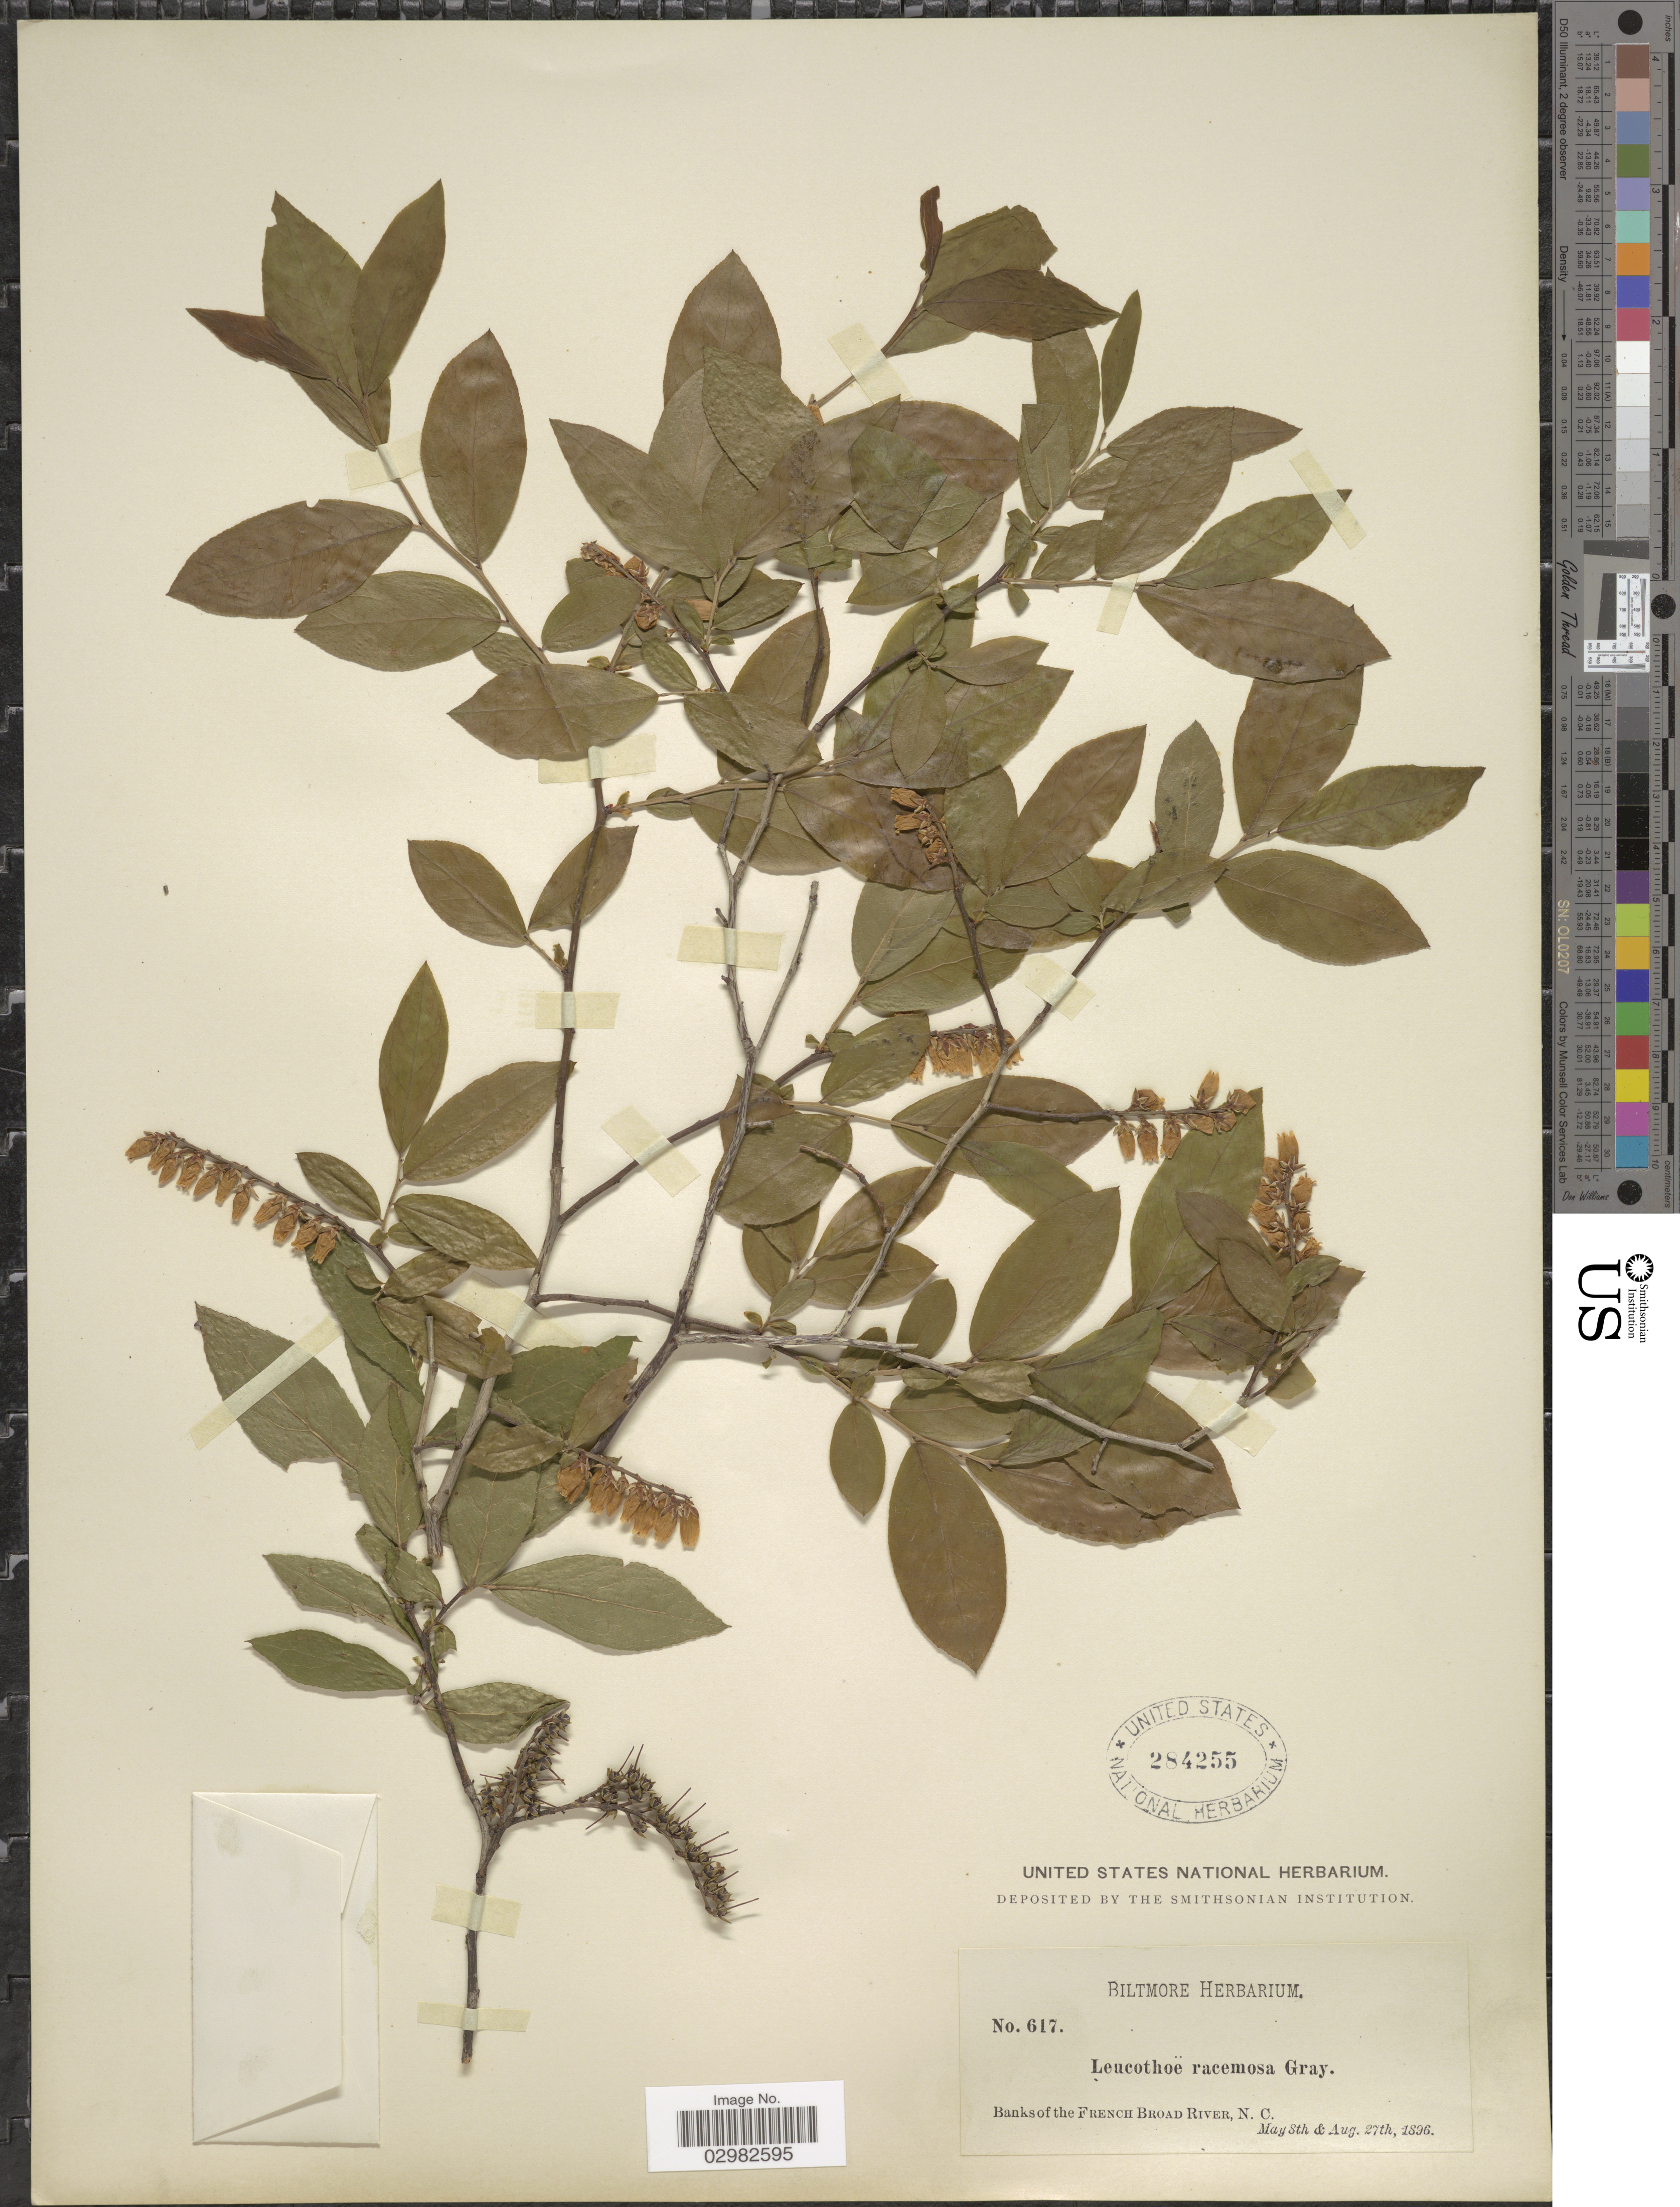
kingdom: Plantae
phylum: Tracheophyta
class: Magnoliopsida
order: Ericales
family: Ericaceae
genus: Leucothoe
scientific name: Leucothoë racemosa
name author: (L.) A. Gray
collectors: ex herb. Biltmore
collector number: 617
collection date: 1896-05-08/1896-08-27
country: United States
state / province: North Carolina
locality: Banks of the French Broad River.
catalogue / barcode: US 284255